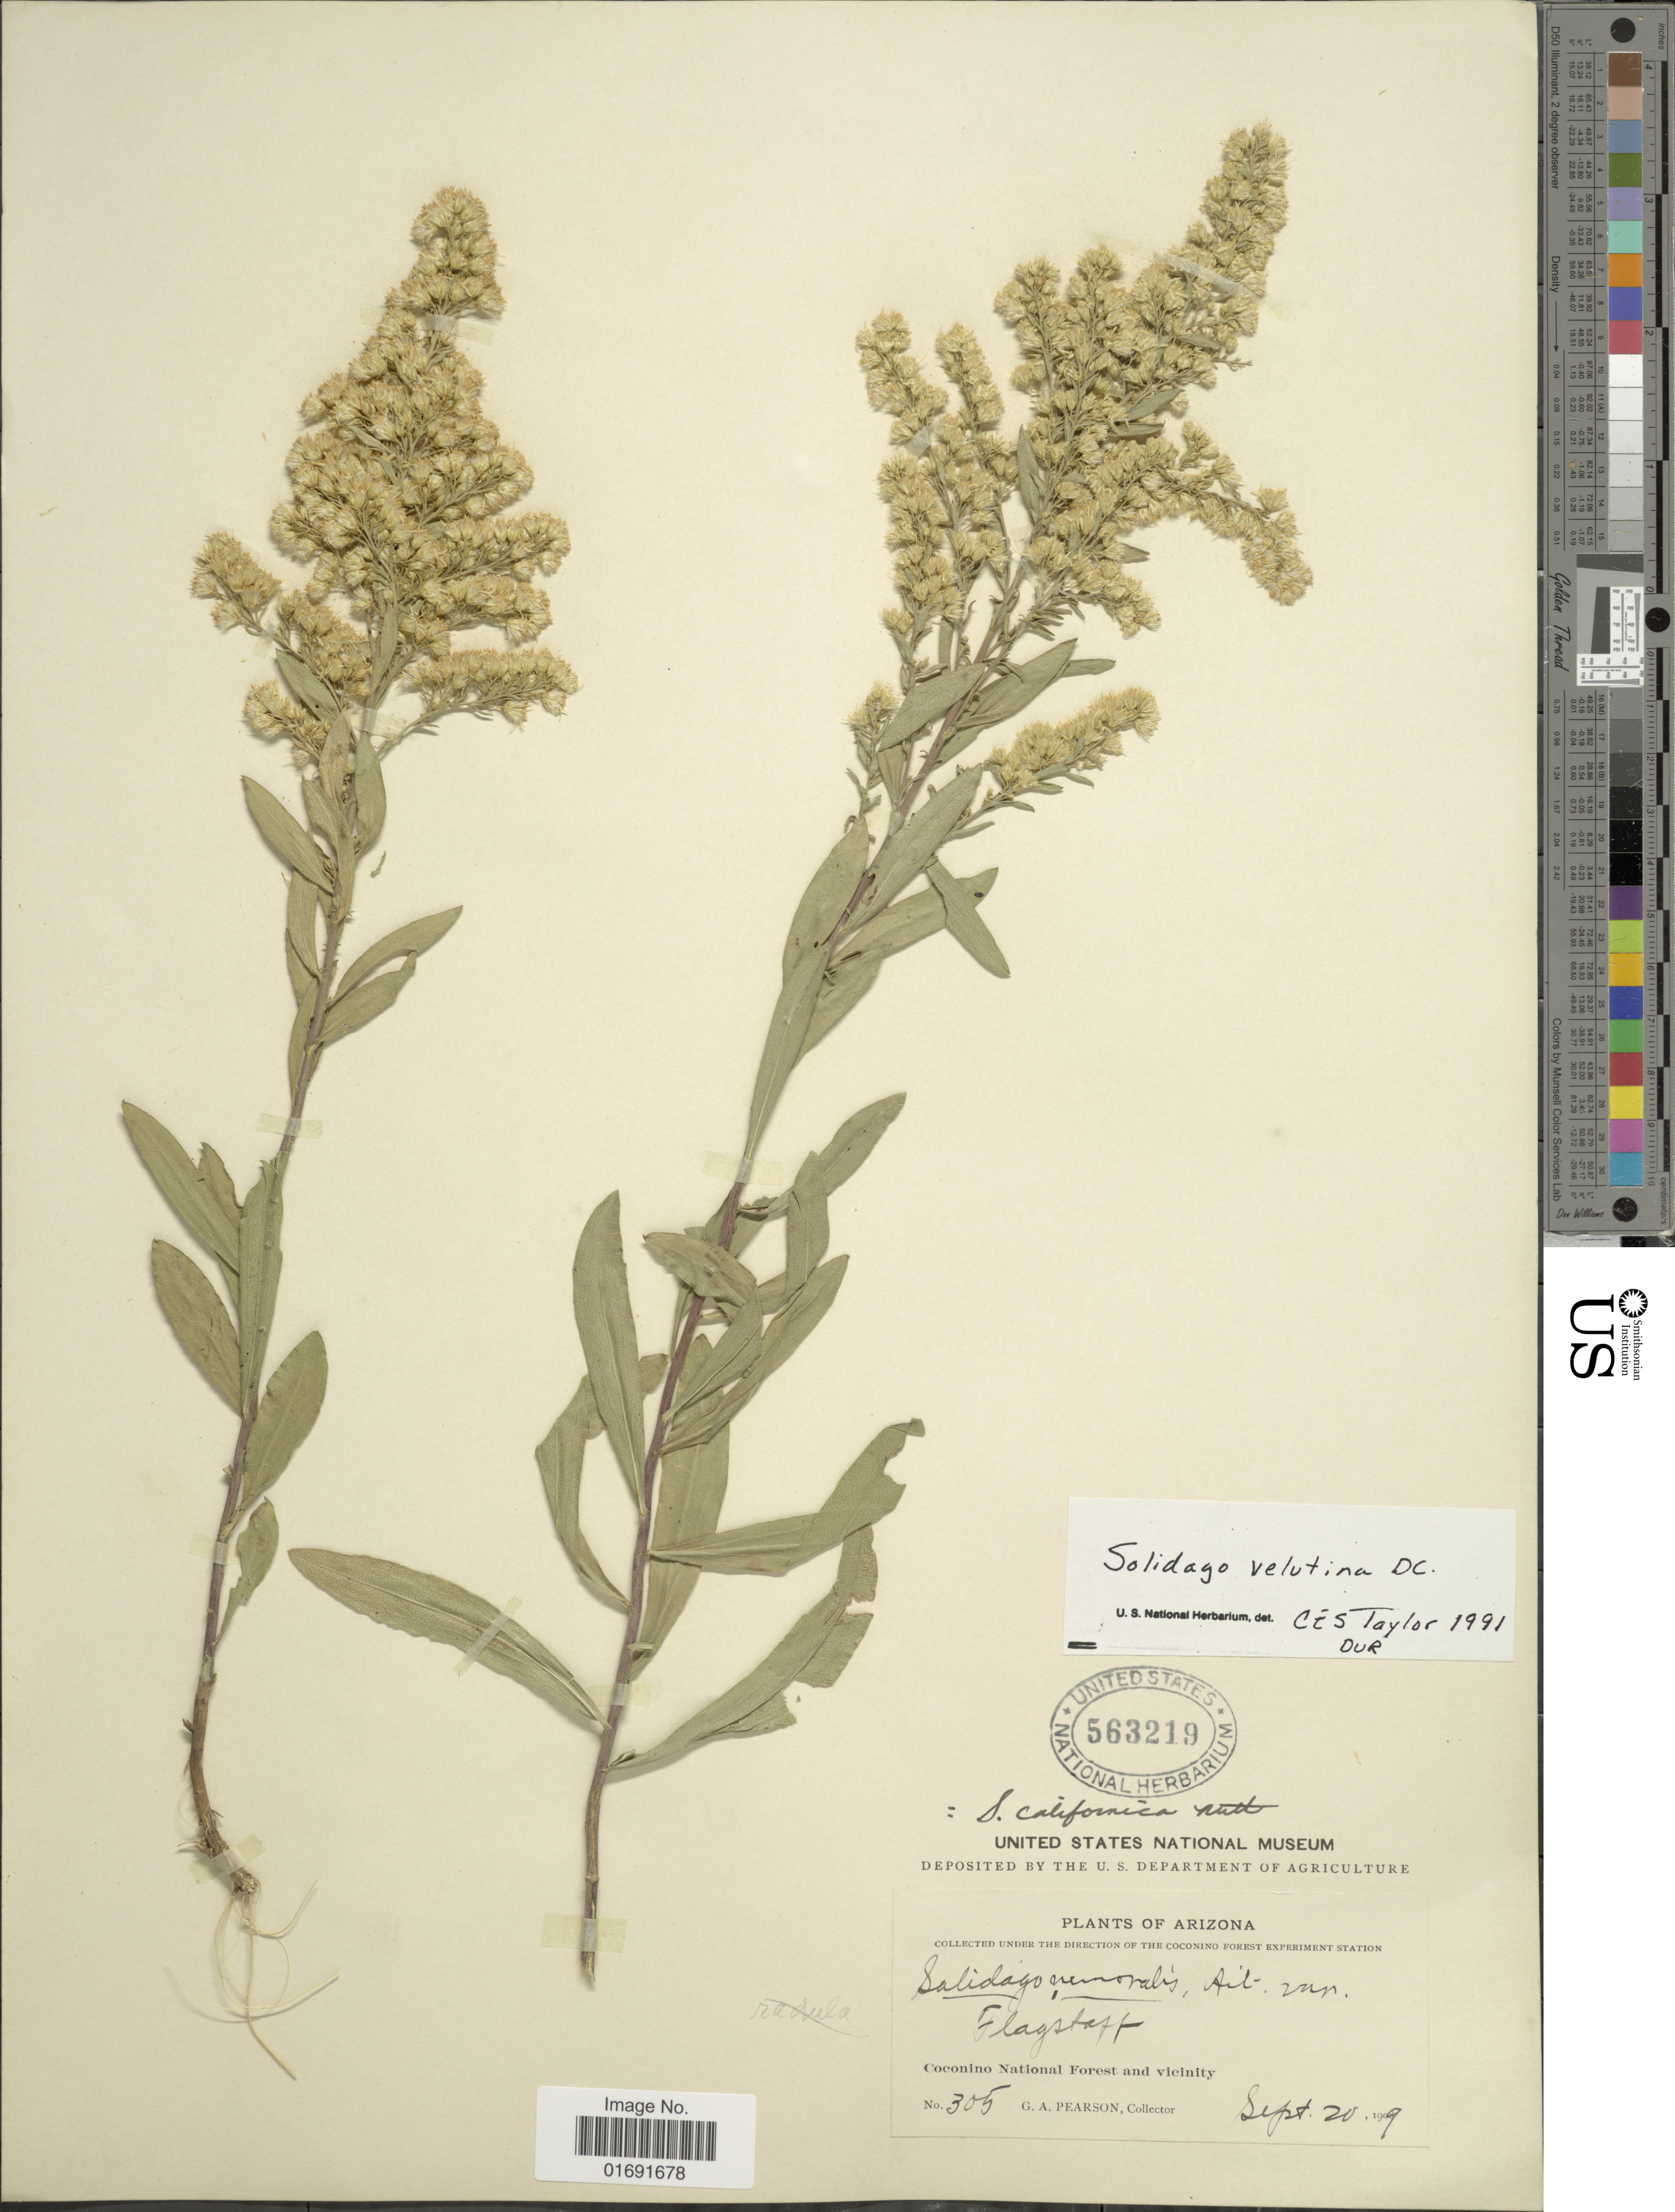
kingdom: Plantae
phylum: Tracheophyta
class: Magnoliopsida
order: Asterales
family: Asteraceae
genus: Solidago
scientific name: Solidago velutina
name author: DC.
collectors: G. A. Pearson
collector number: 305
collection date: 1909-09-20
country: United States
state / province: Arizona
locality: Flagstaff, Coconino National Forest and vicinity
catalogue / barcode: US 563219